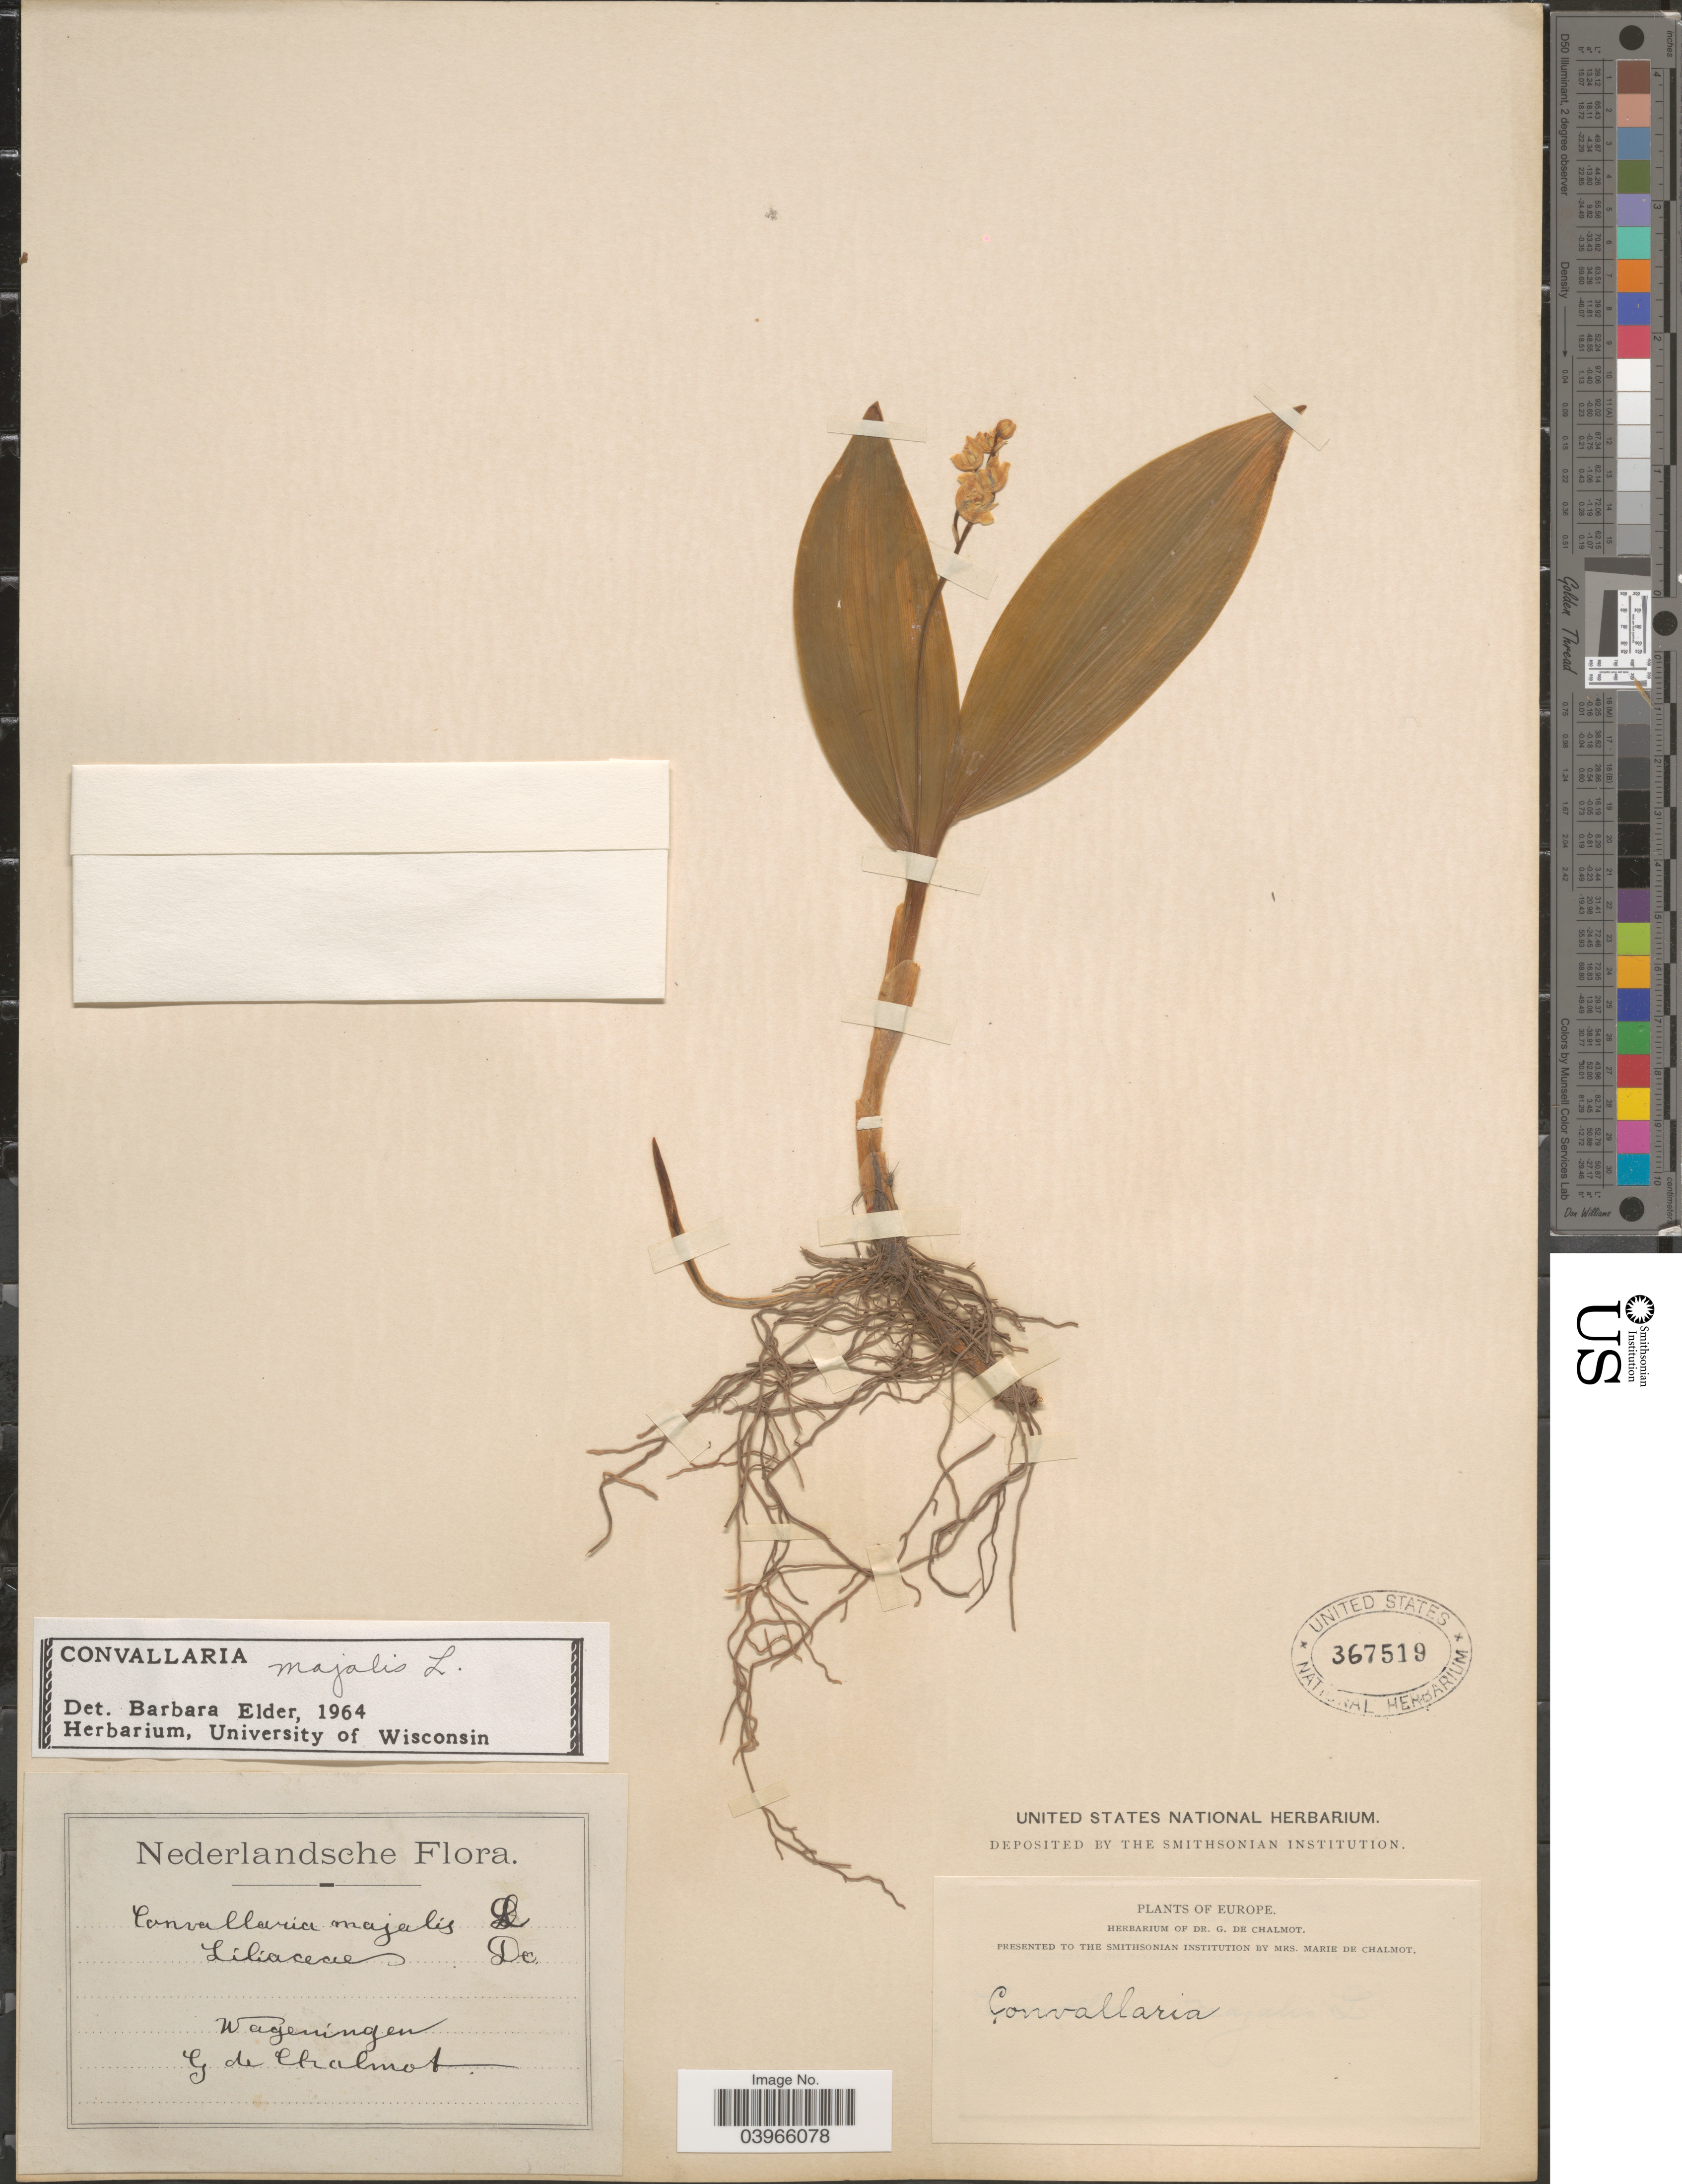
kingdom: Plantae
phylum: Tracheophyta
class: Liliopsida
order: Asparagales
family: Asparagaceae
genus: Convallaria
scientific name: Convallaria majalis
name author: L.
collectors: G. de Chalmot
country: Netherlands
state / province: Gelderland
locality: Wageningen.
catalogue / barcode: US 367519